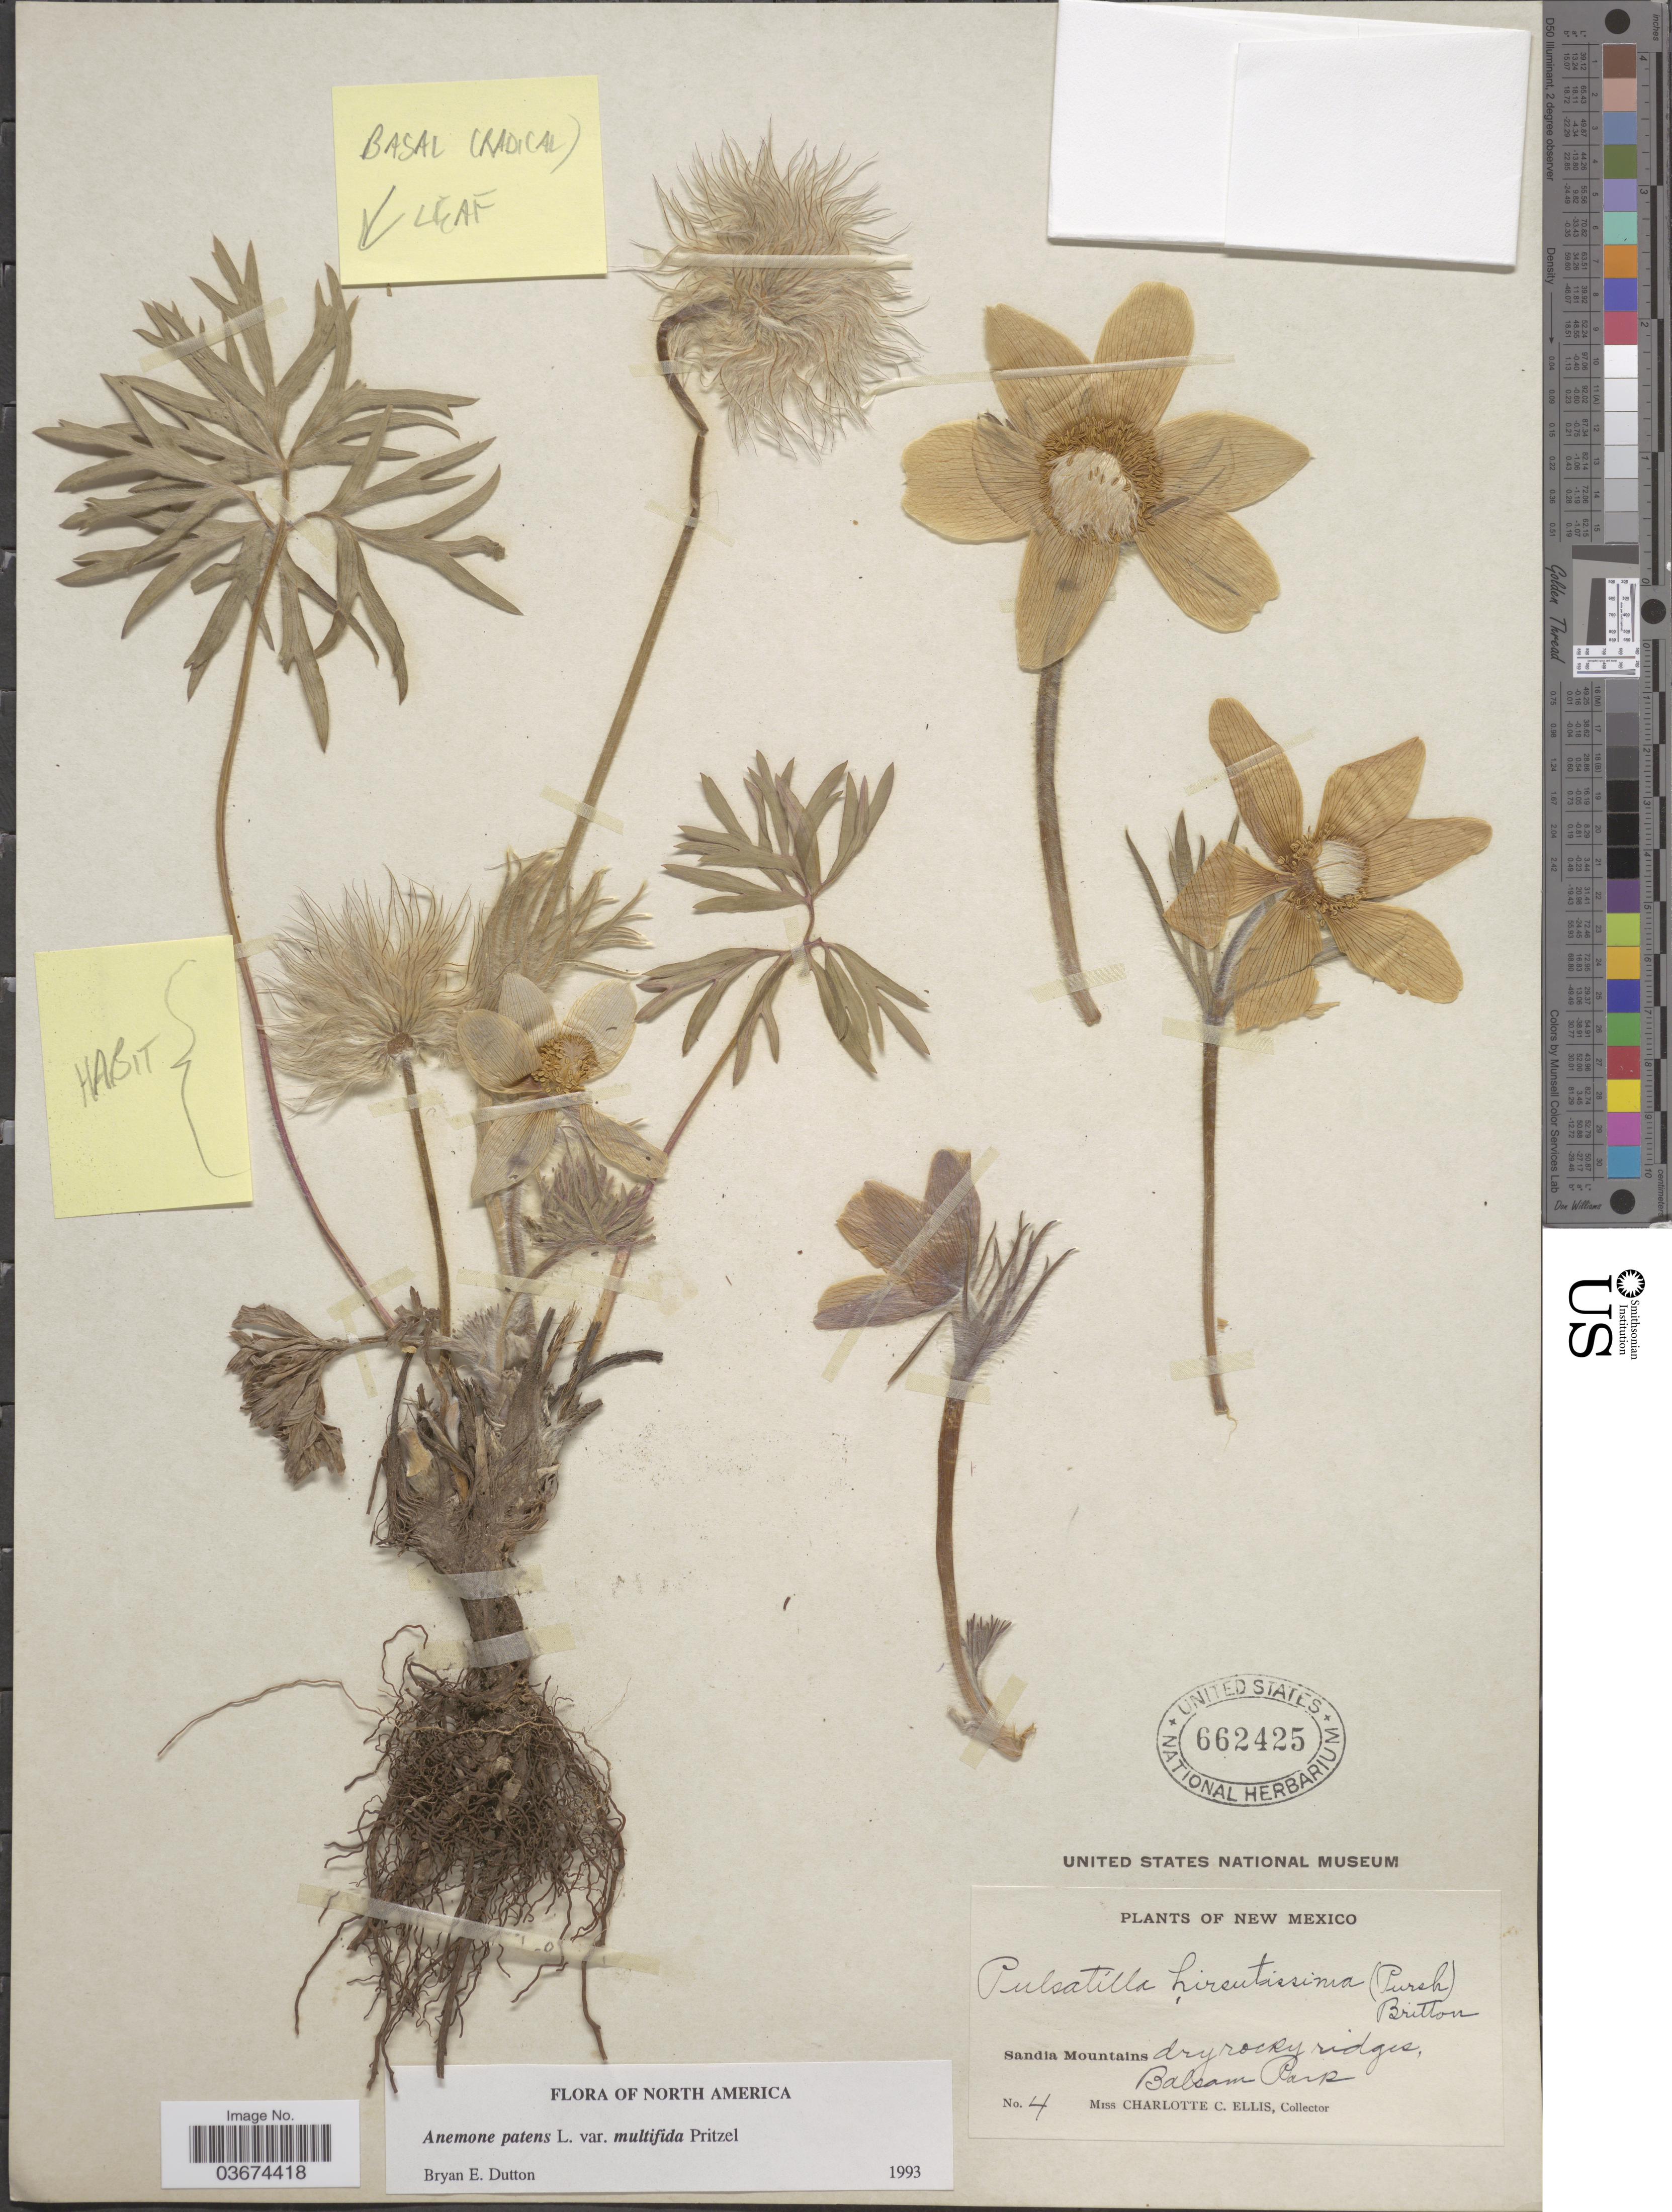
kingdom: Plantae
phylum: Tracheophyta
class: Magnoliopsida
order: Ranunculales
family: Ranunculaceae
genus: Pulsatilla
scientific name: Pulsatilla nuttalliana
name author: (DC.) Bercht. & J. Presl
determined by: Strong, Mark T., (BOT), Smithsonian Institution - National Museum of Natural History (UNITED STATES)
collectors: C. C. Ellis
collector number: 4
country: United States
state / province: New Mexico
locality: Sandia Mountains. Balsam Park.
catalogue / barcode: US 662425